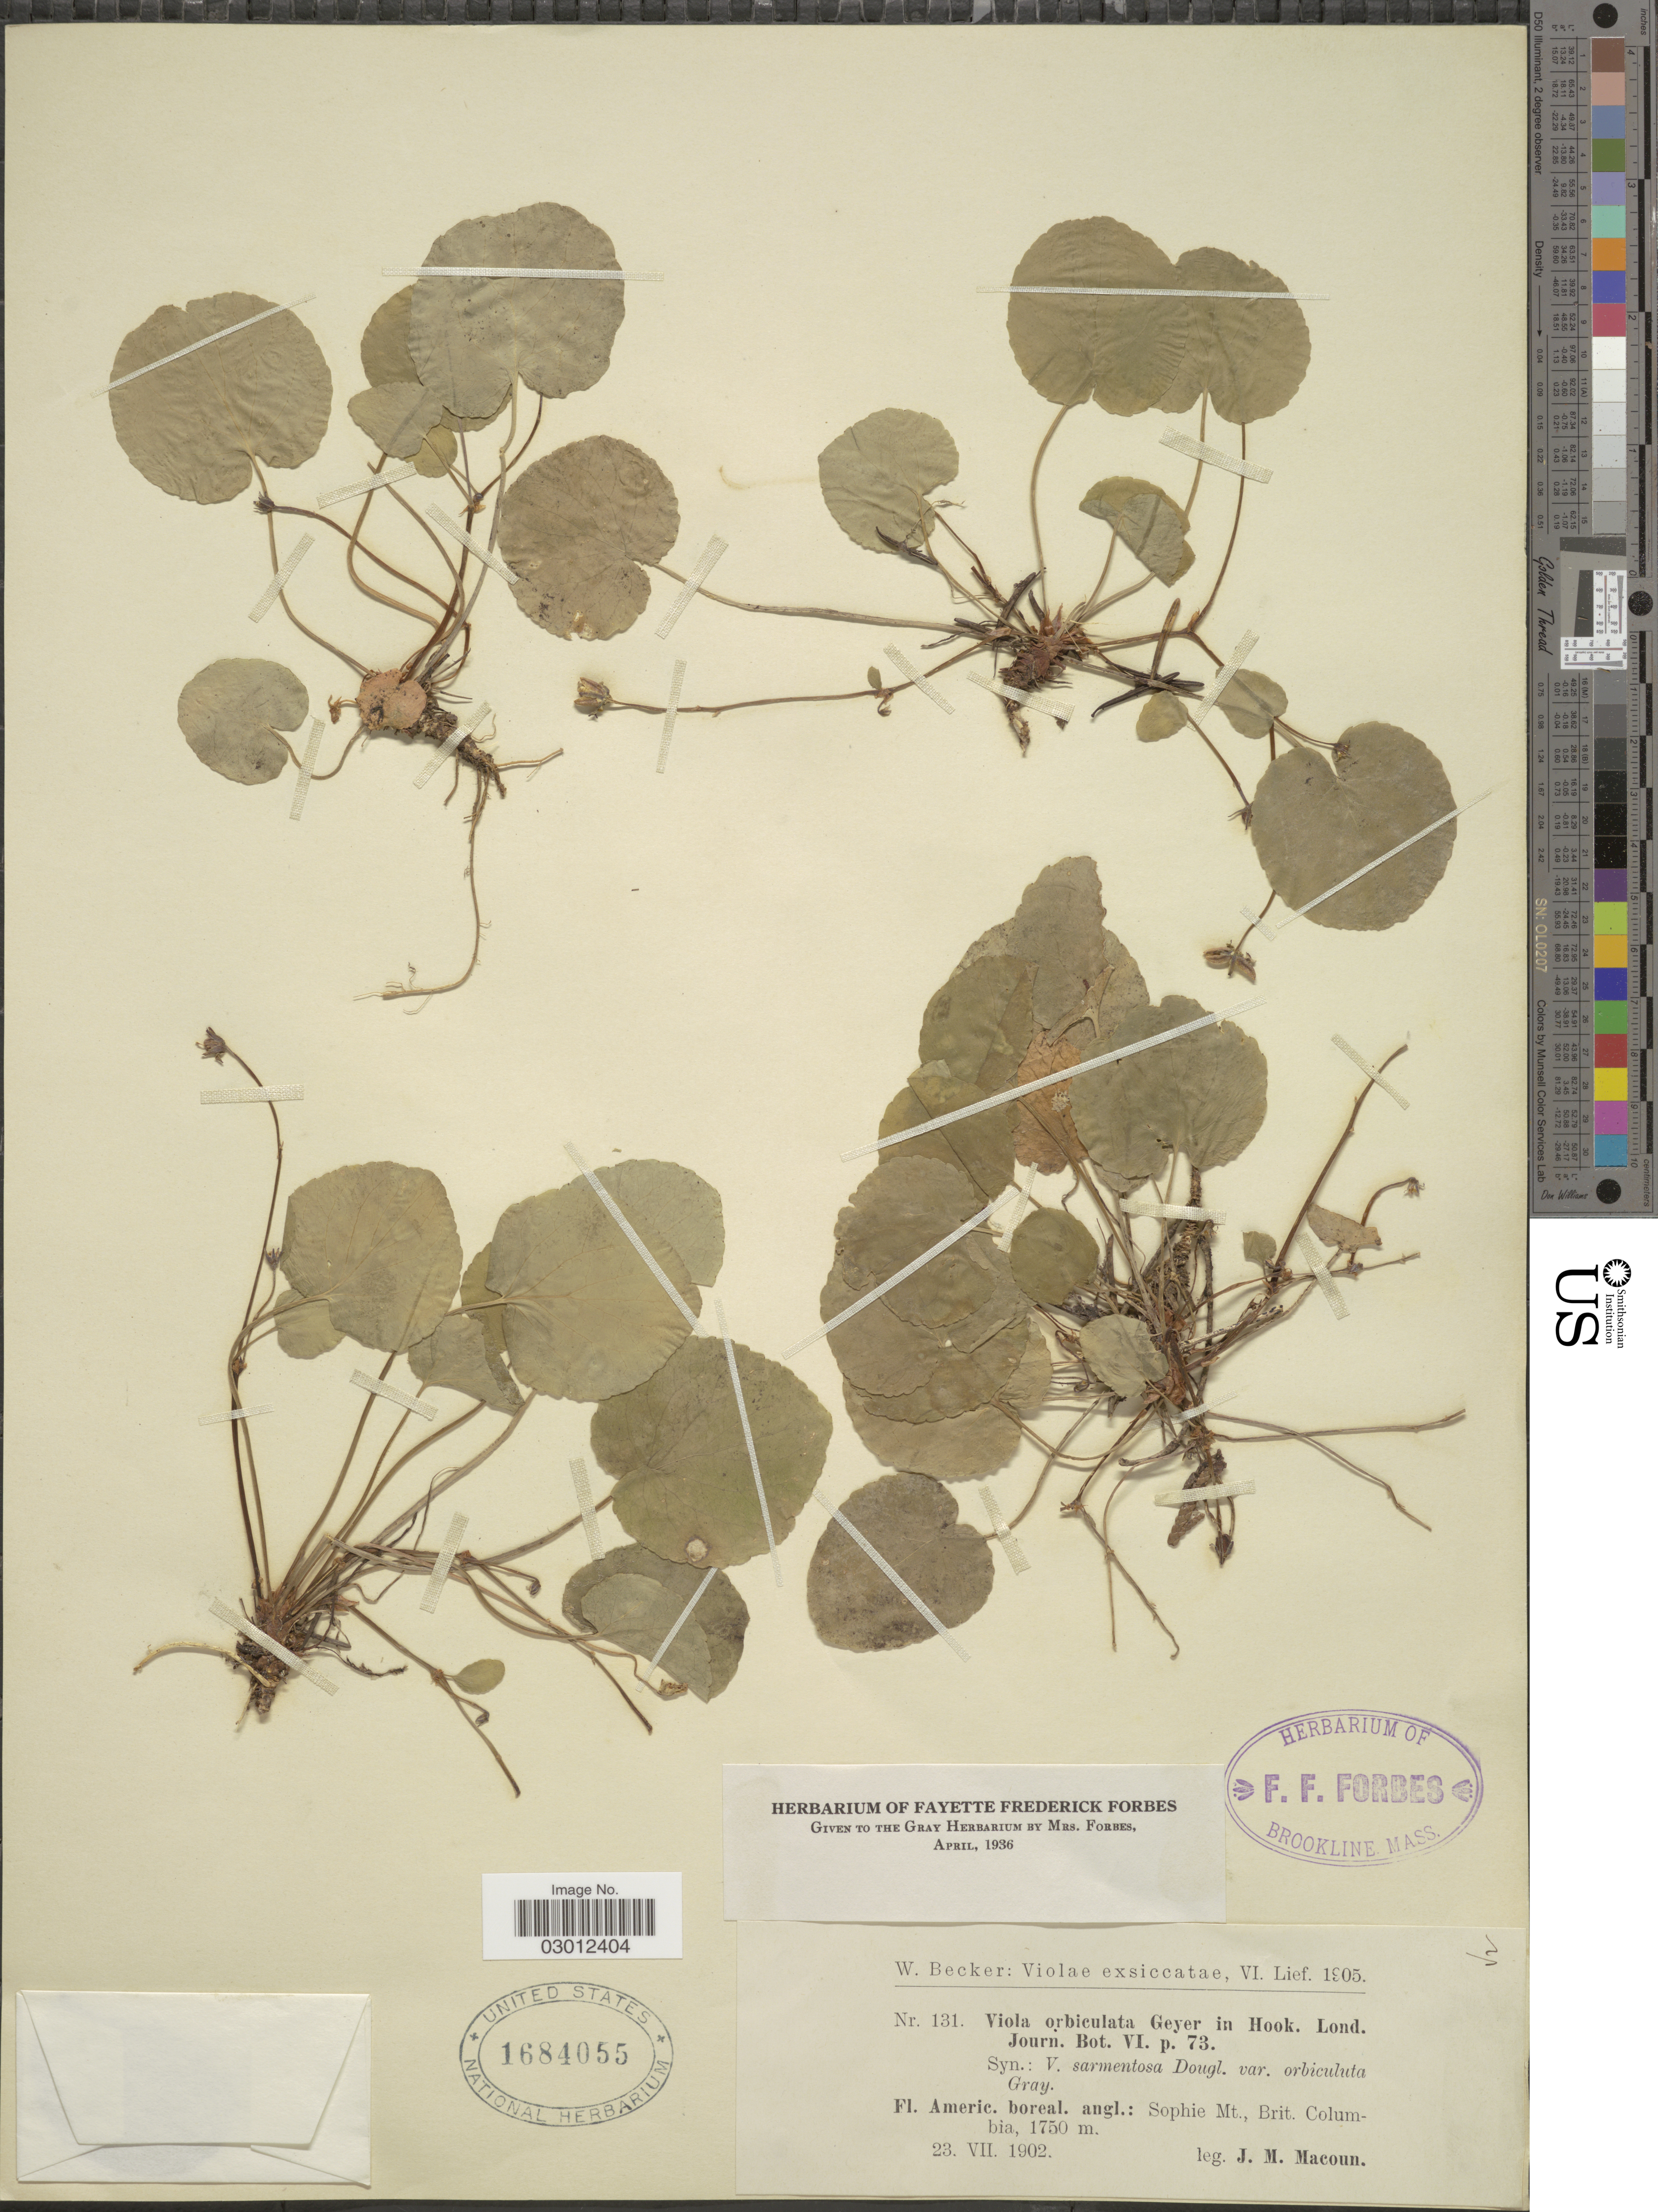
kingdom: Plantae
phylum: Tracheophyta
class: Magnoliopsida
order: Malpighiales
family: Violaceae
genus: Viola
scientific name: Viola orbiculata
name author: Geyer ex Hook.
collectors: J. M. Macoun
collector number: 131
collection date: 1902-07-23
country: Canada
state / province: British Columbia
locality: Sophie Mt.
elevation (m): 1750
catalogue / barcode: US 1684055